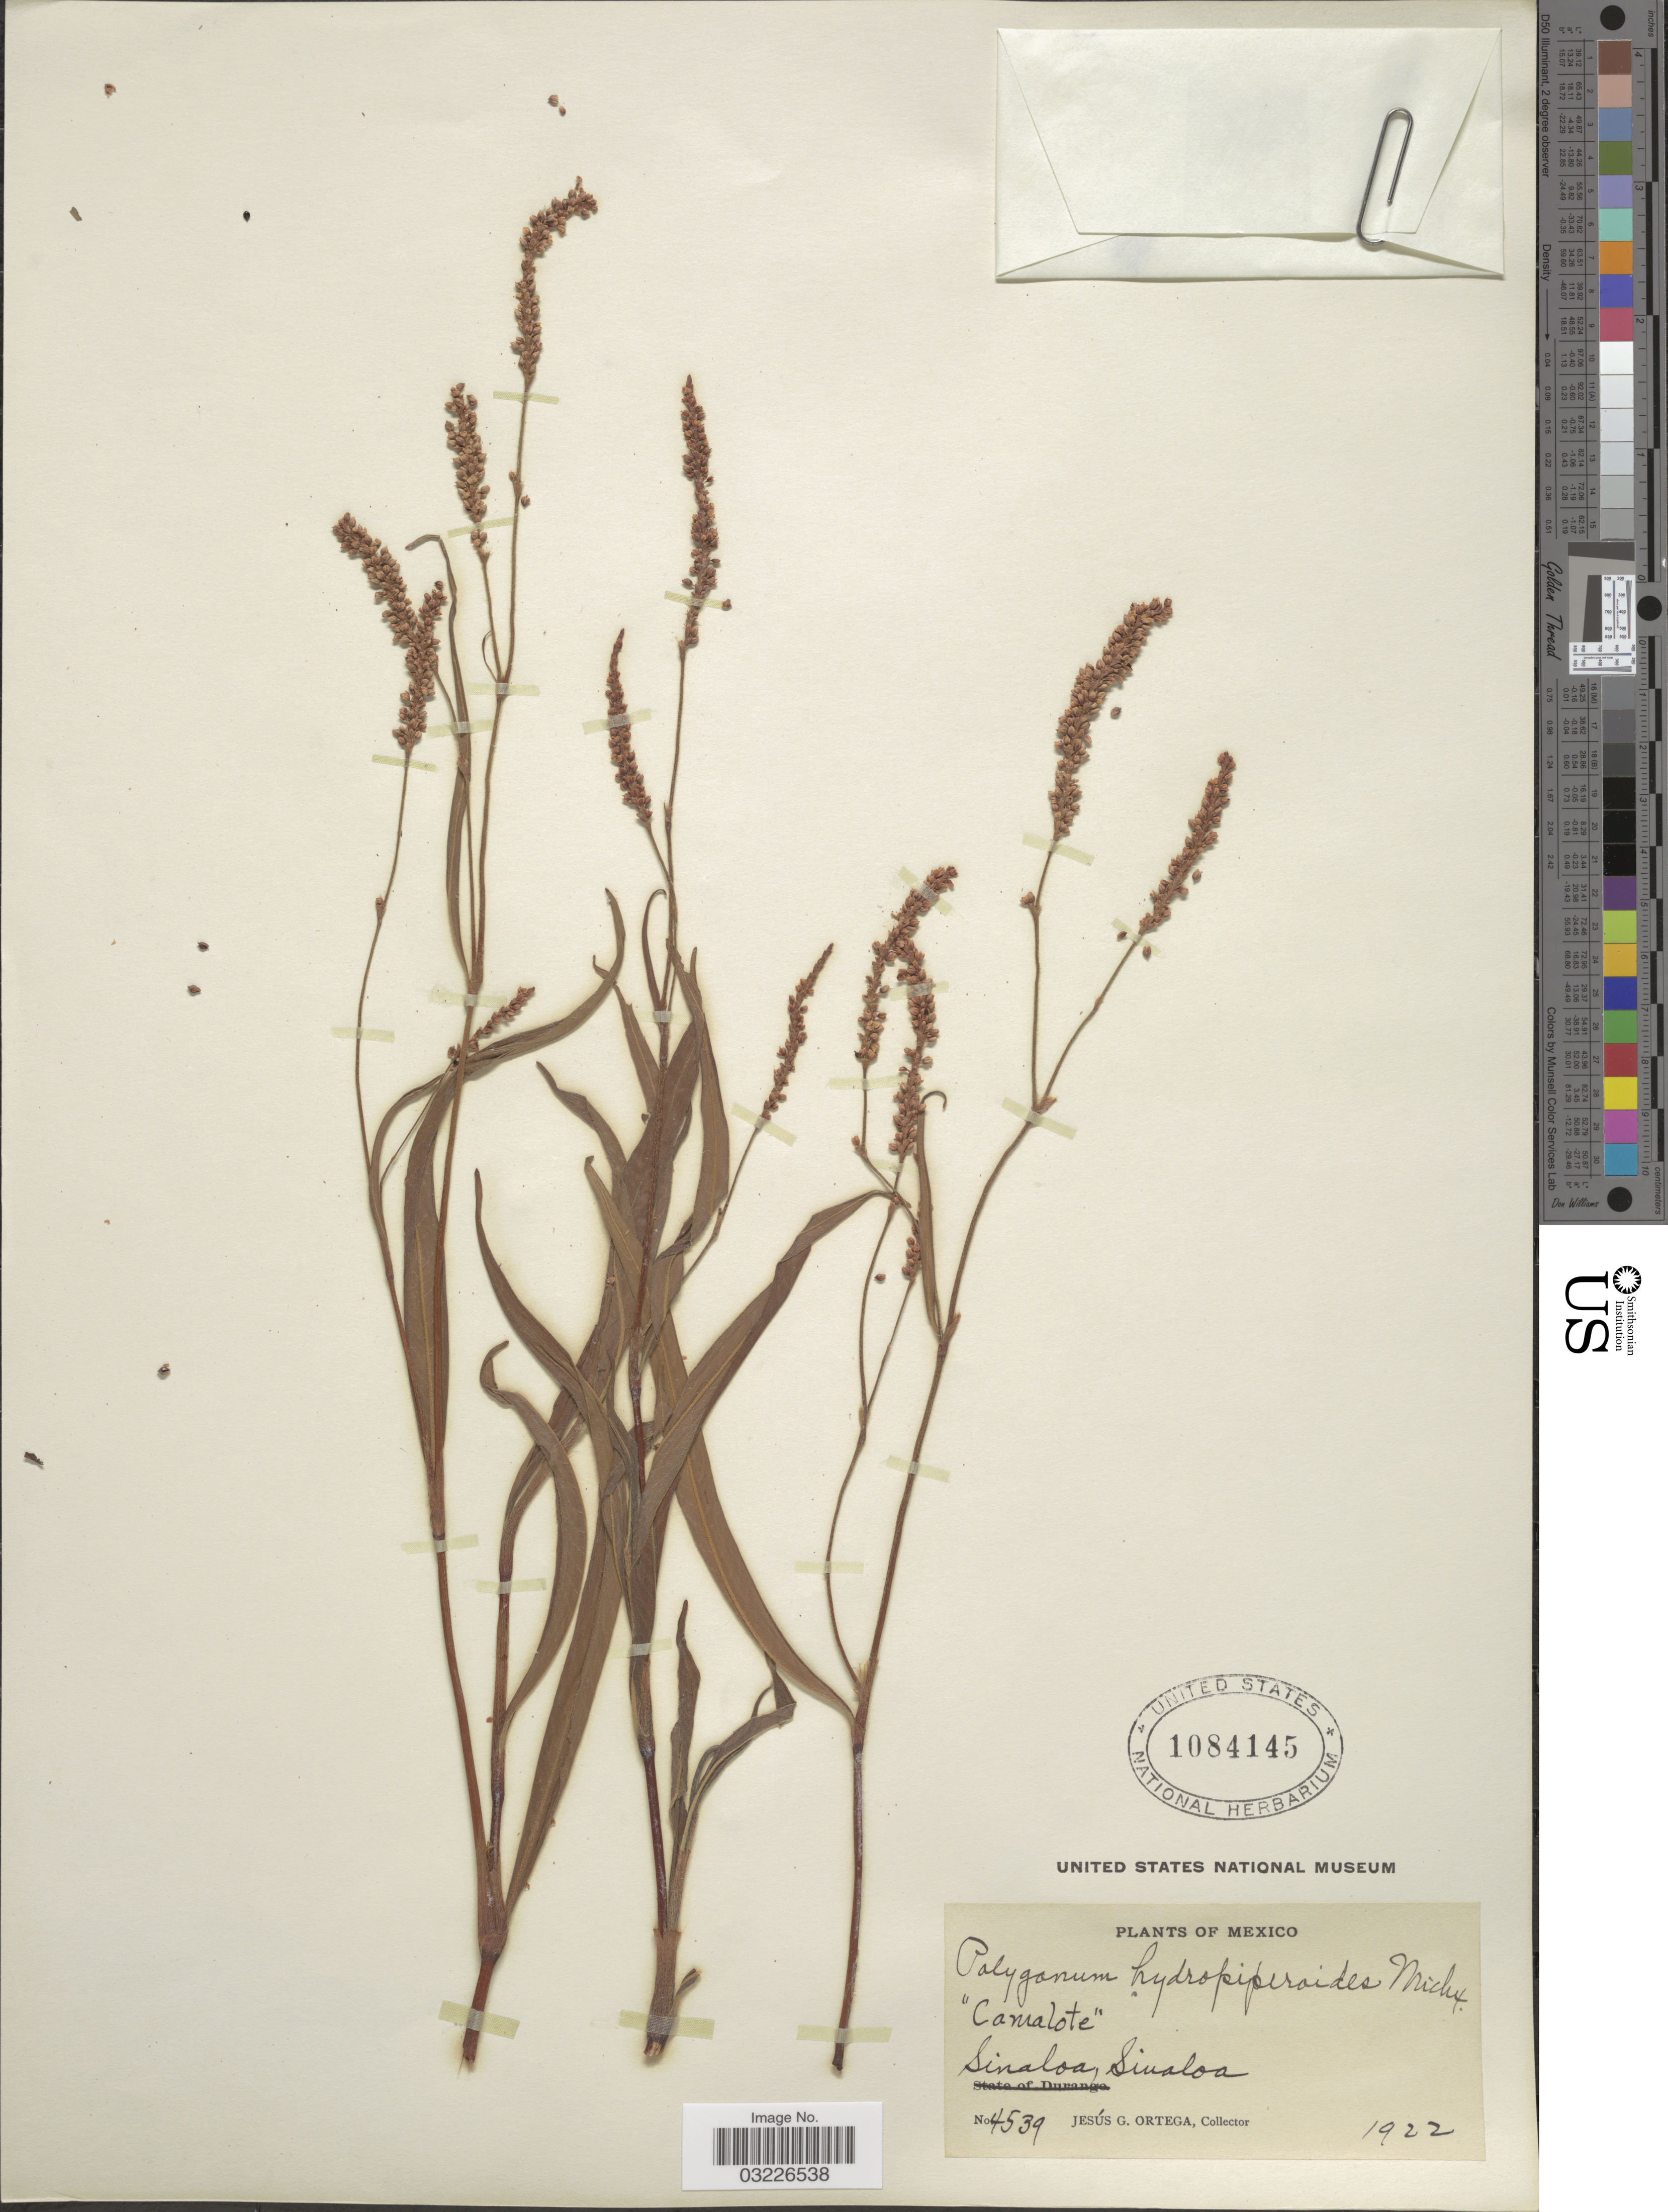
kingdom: Plantae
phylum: Tracheophyta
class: Magnoliopsida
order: Caryophyllales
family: Polygonaceae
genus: Polygonum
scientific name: Polygonum persicarioides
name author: Kunth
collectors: J. Ortega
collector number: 4539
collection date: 1922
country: Mexico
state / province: Sinaloa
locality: Sinaloa.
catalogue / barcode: US 1084145